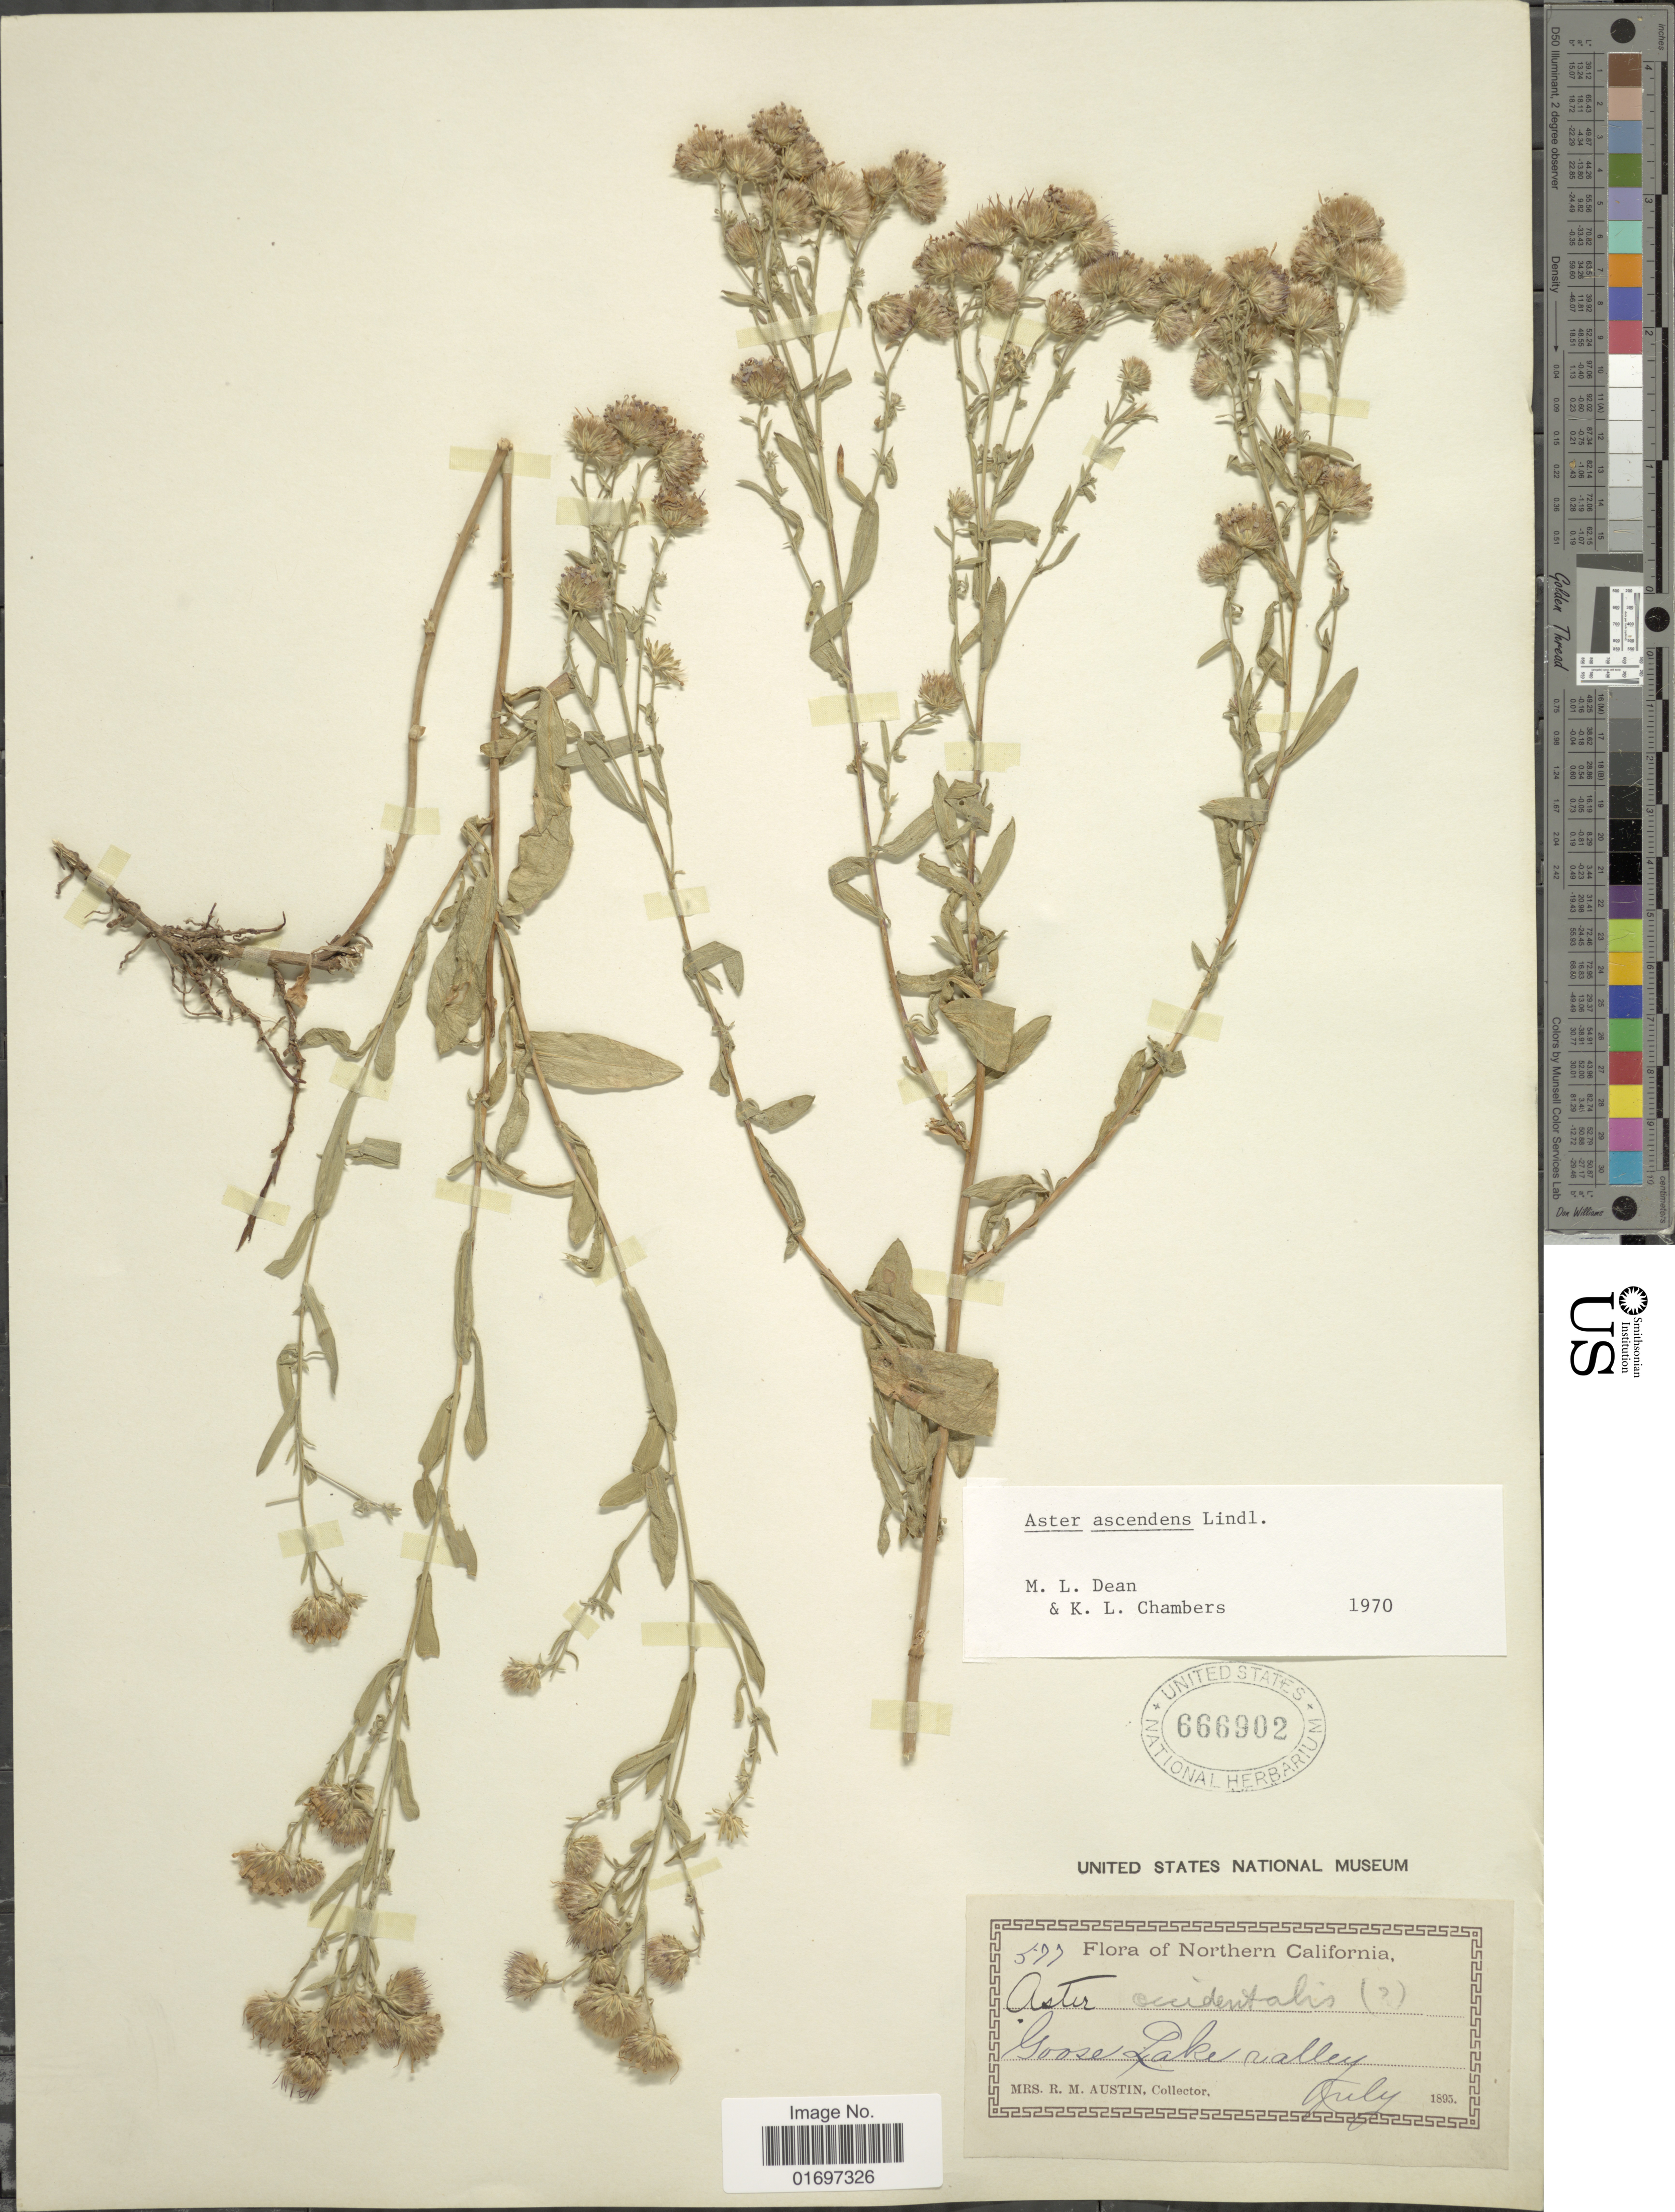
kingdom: Plantae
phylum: Tracheophyta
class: Magnoliopsida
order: Asterales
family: Asteraceae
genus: Symphyotrichum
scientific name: Symphyotrichum ascendens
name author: (Lindl.) G.L. Nesom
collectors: R. Austin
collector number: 577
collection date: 1895-07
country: United States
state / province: California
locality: Northern California. Goose Lake valley.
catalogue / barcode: US 666902